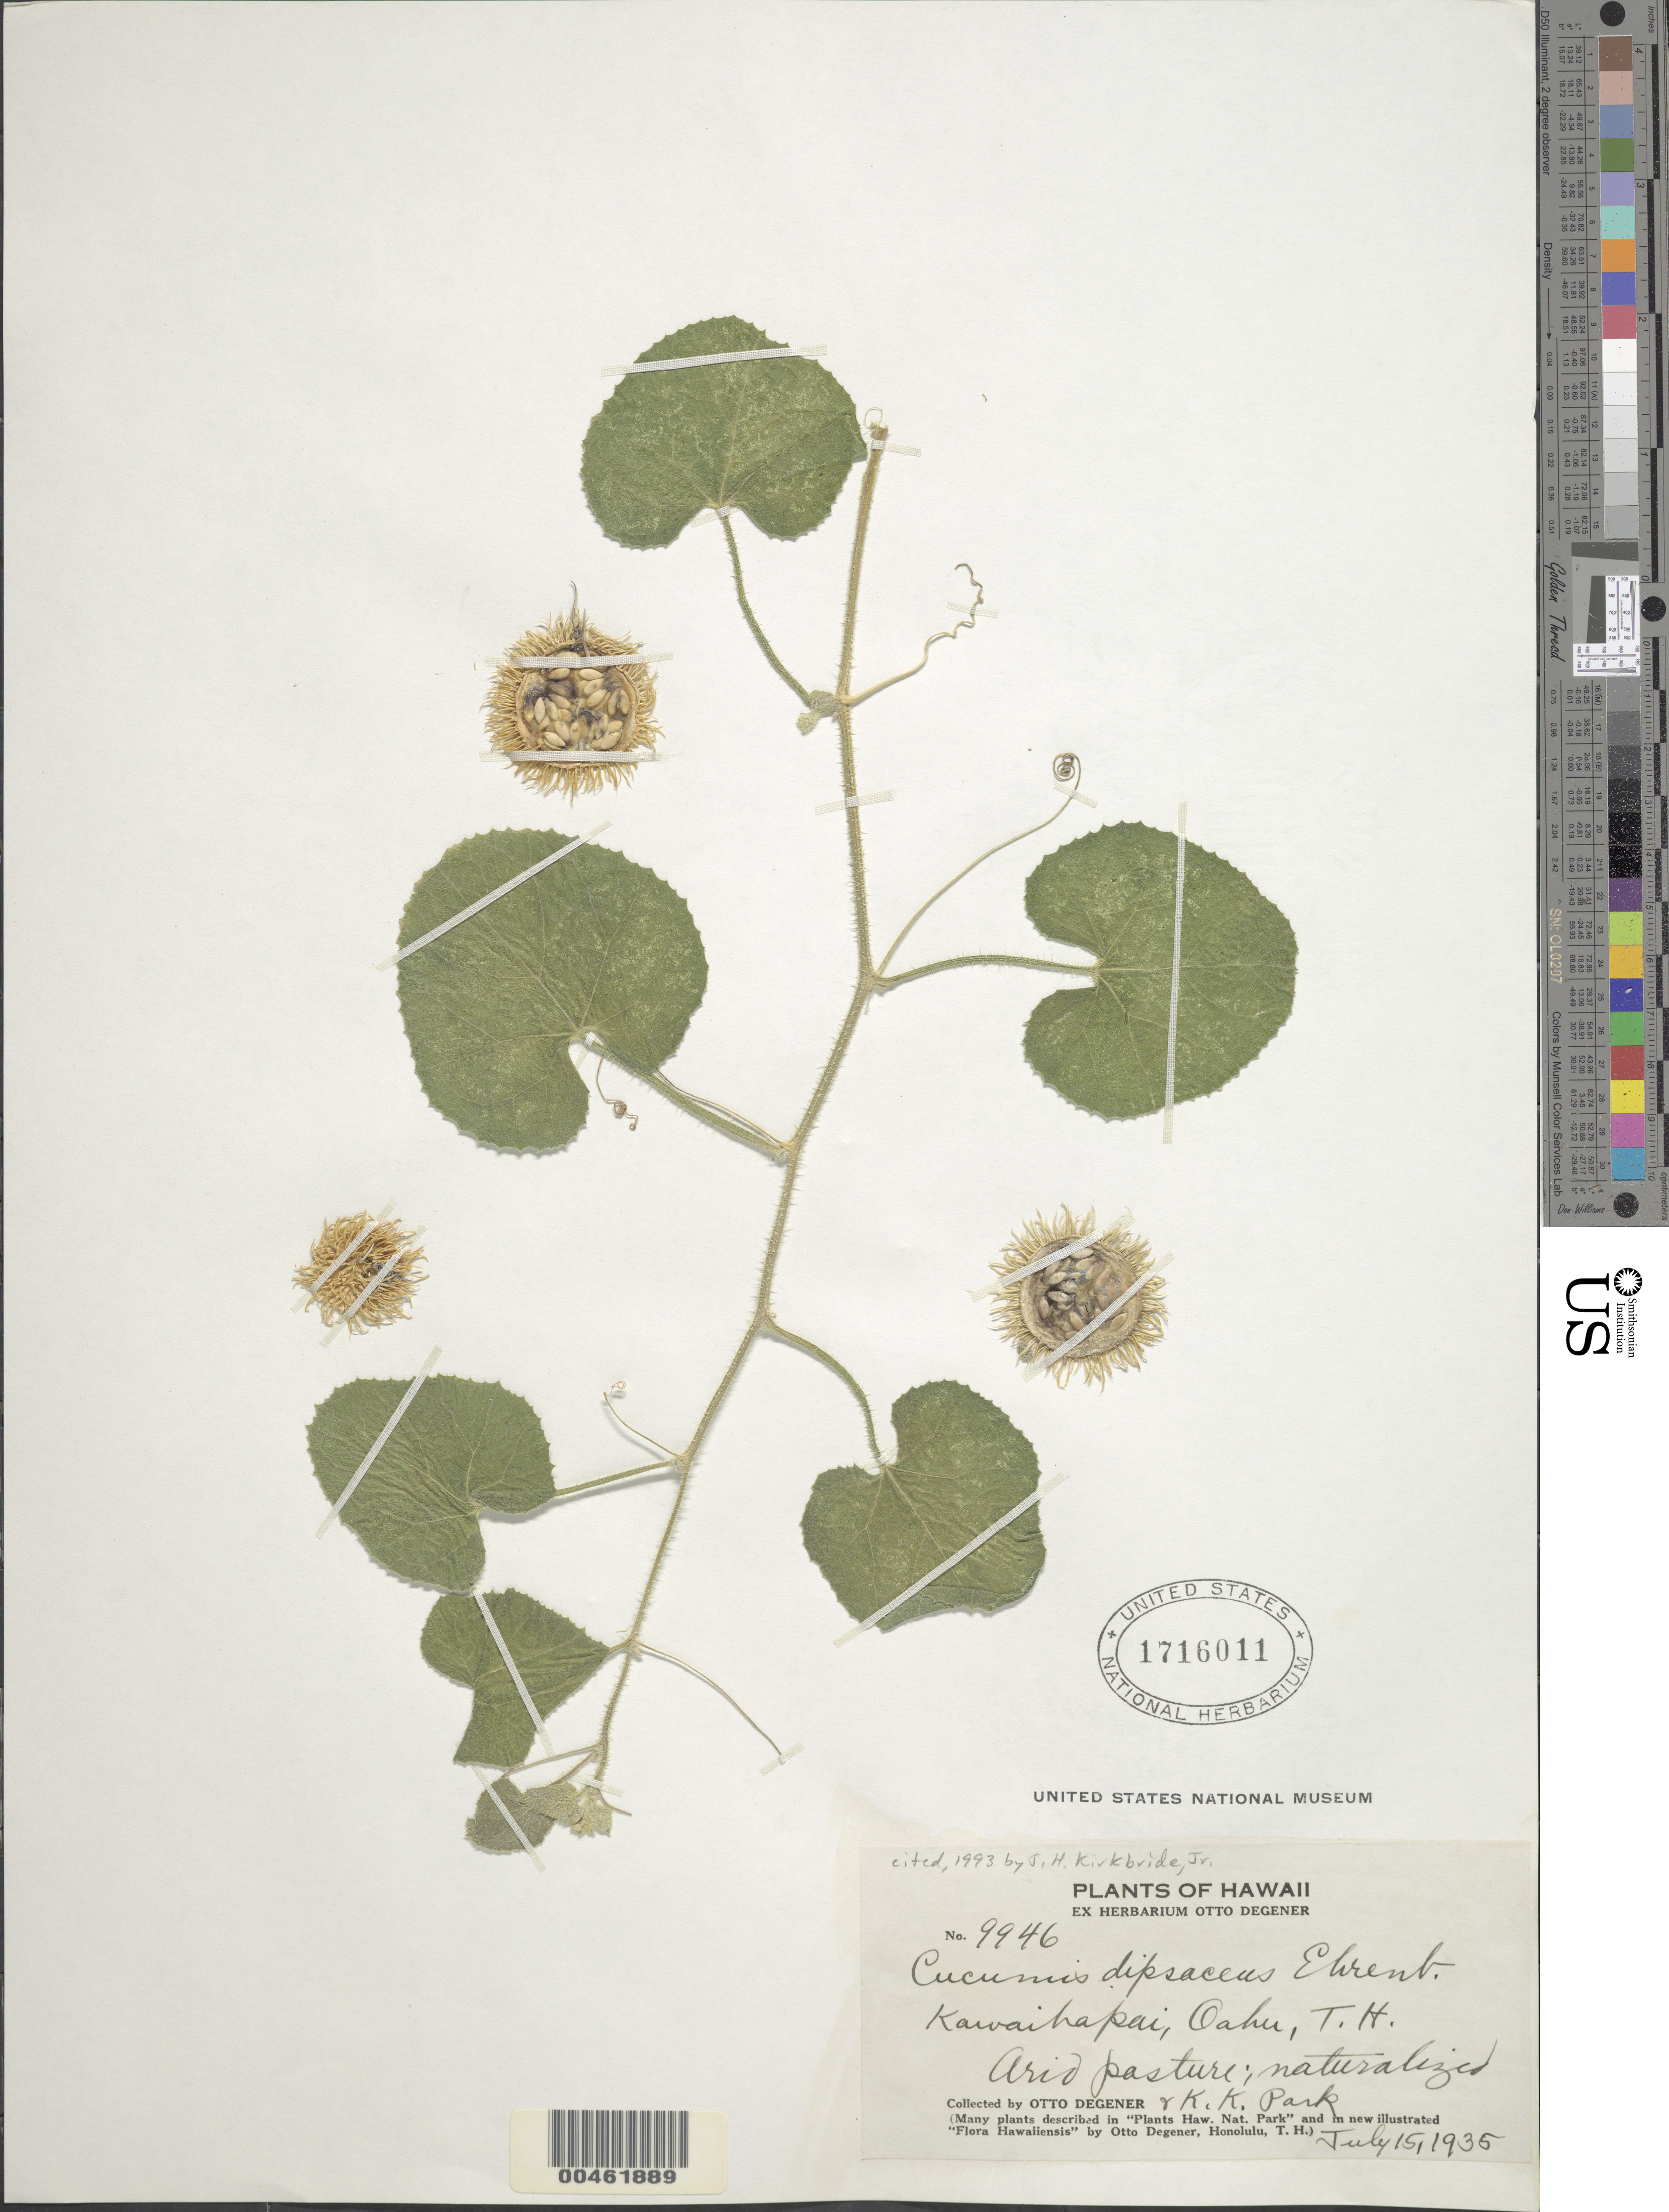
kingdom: Plantae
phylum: Tracheophyta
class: Magnoliopsida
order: Cucurbitales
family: Cucurbitaceae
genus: Cucumis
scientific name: Cucumis dipsaceus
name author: Ehrenb. ex Spach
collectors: O. Degener & K. Park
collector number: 9946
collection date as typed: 15 Jul 1935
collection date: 1935-07-15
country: United States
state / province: Hawaii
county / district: Honolulu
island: Oahu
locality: Kawaihapai.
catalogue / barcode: US 1716011